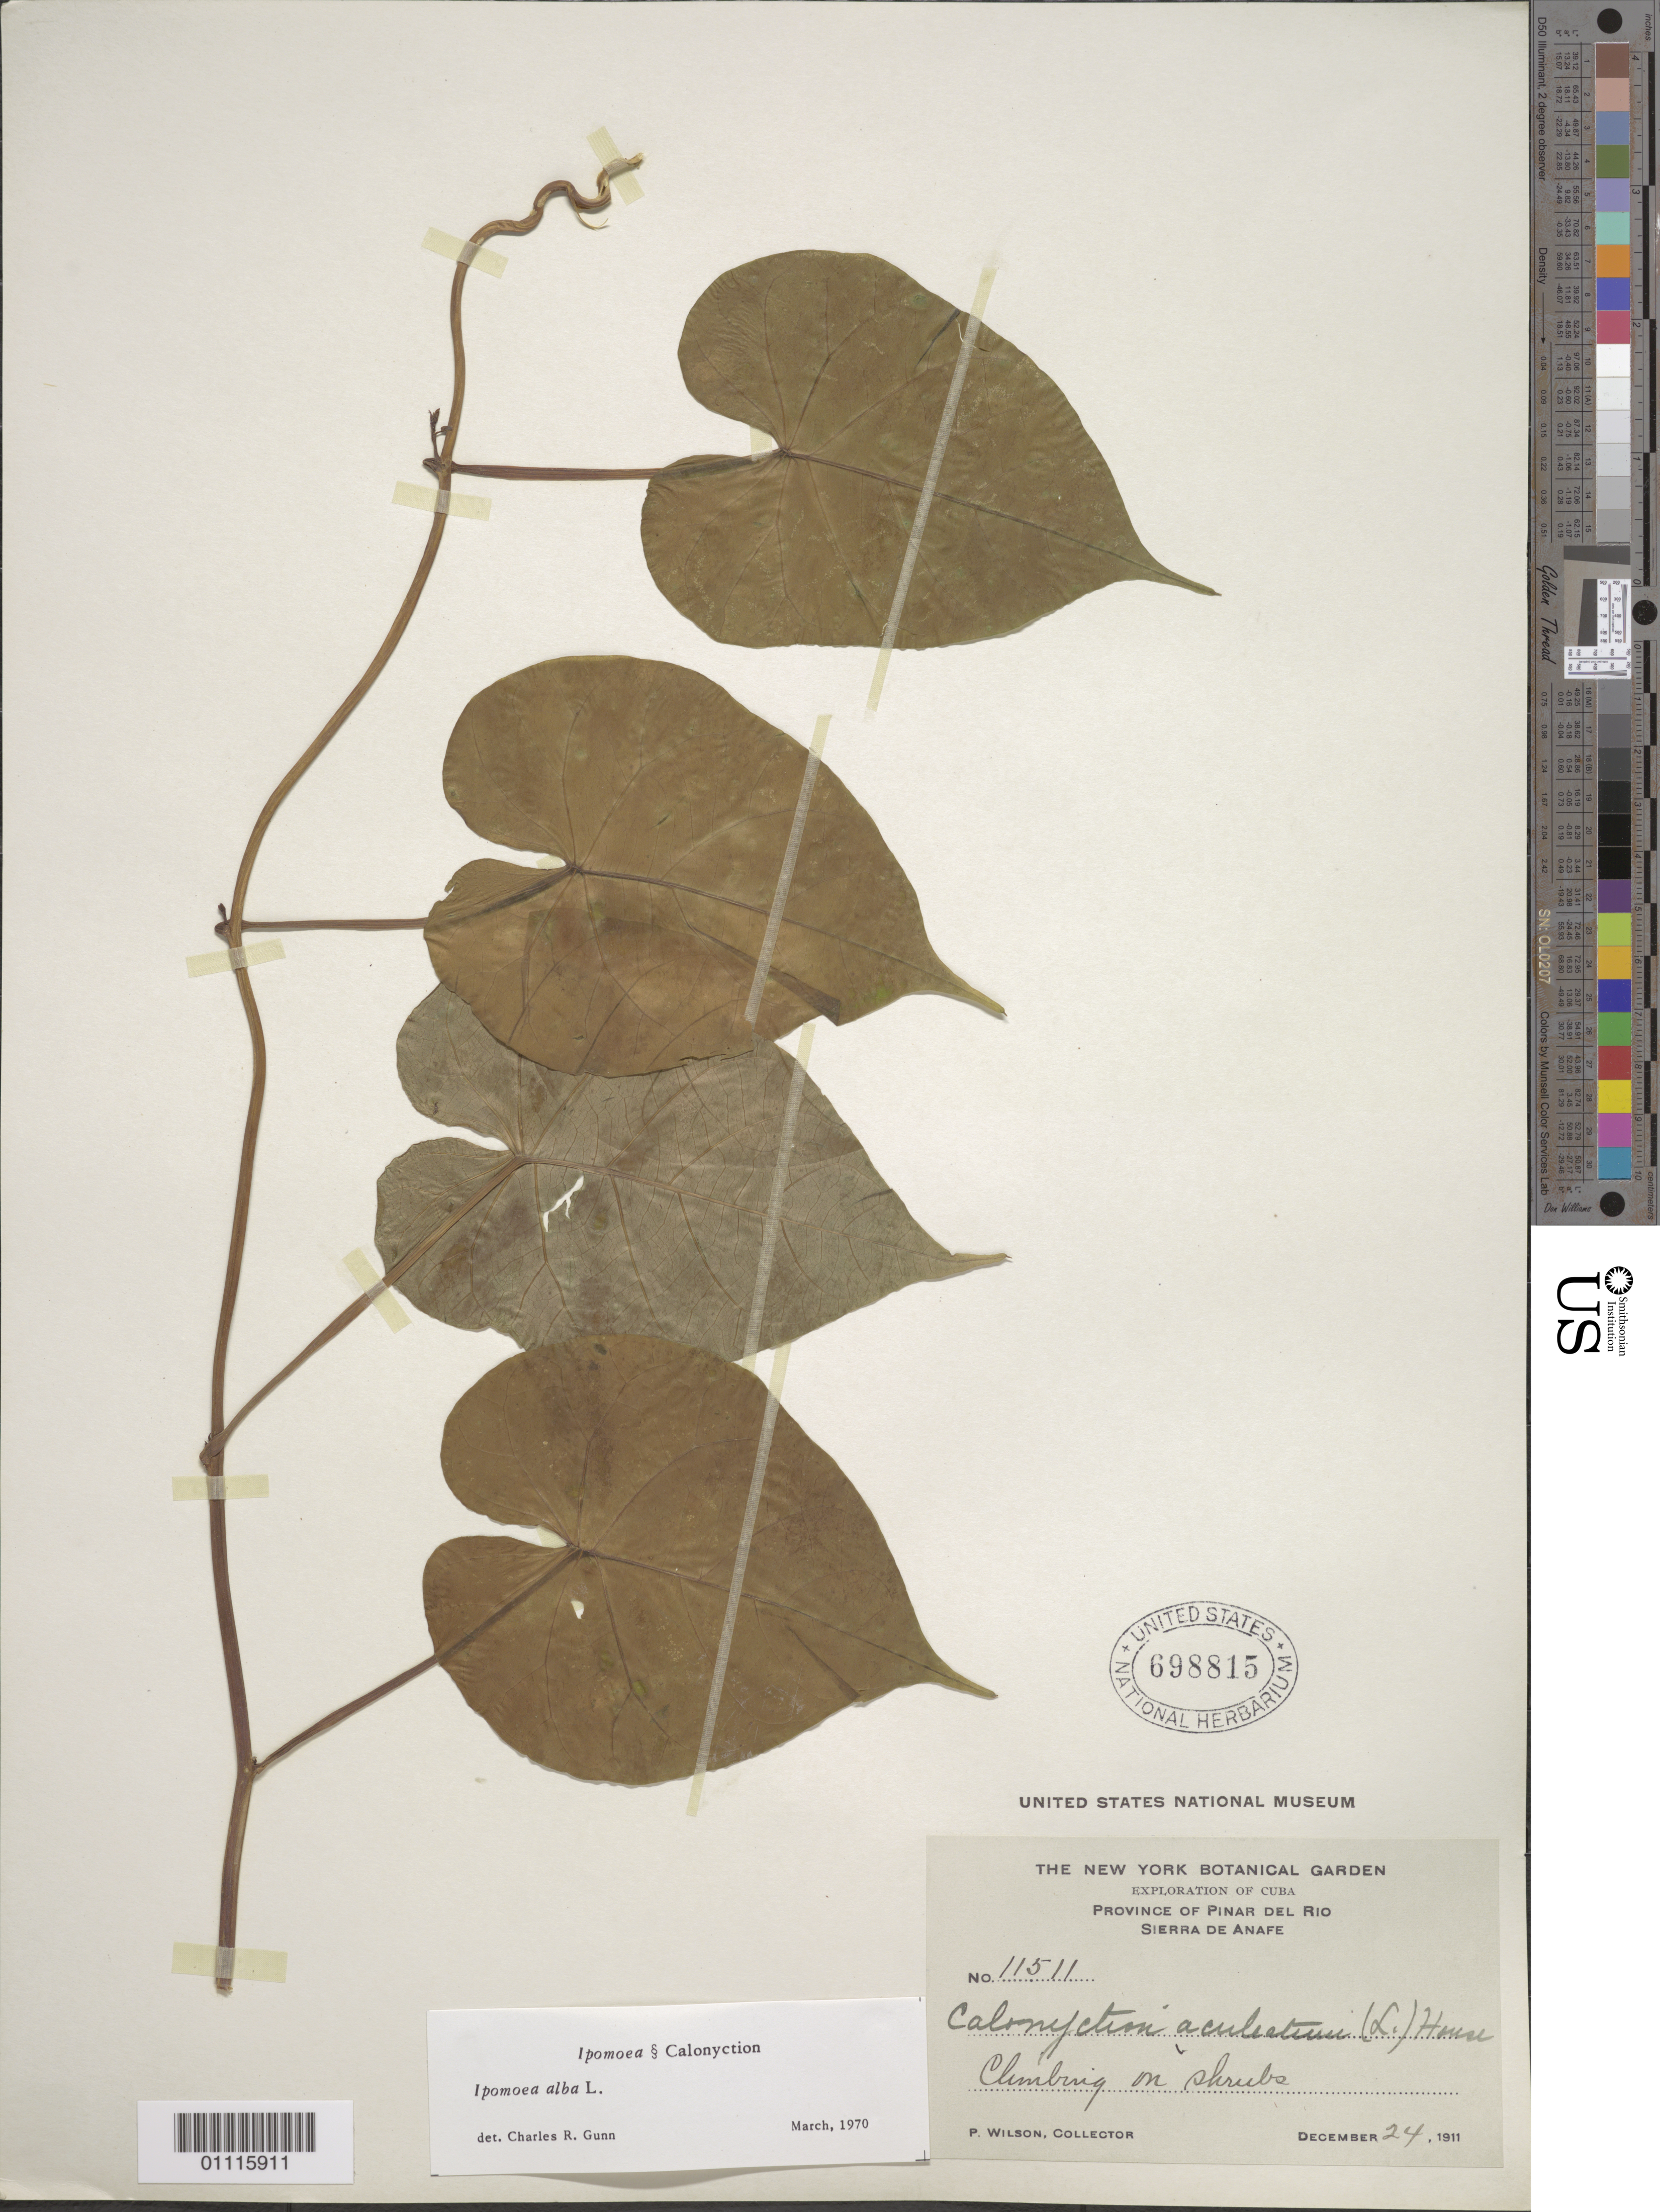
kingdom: Plantae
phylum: Tracheophyta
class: Magnoliopsida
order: Solanales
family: Convolvulaceae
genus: Ipomoea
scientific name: Ipomoea alba L.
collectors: P. Wilson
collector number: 11511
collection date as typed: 24 Dec 1911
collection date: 1911-12-24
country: Cuba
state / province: Pinar del Rio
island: Cuba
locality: Sierra de Anafe Climbing in shrubs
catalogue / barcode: US 698815